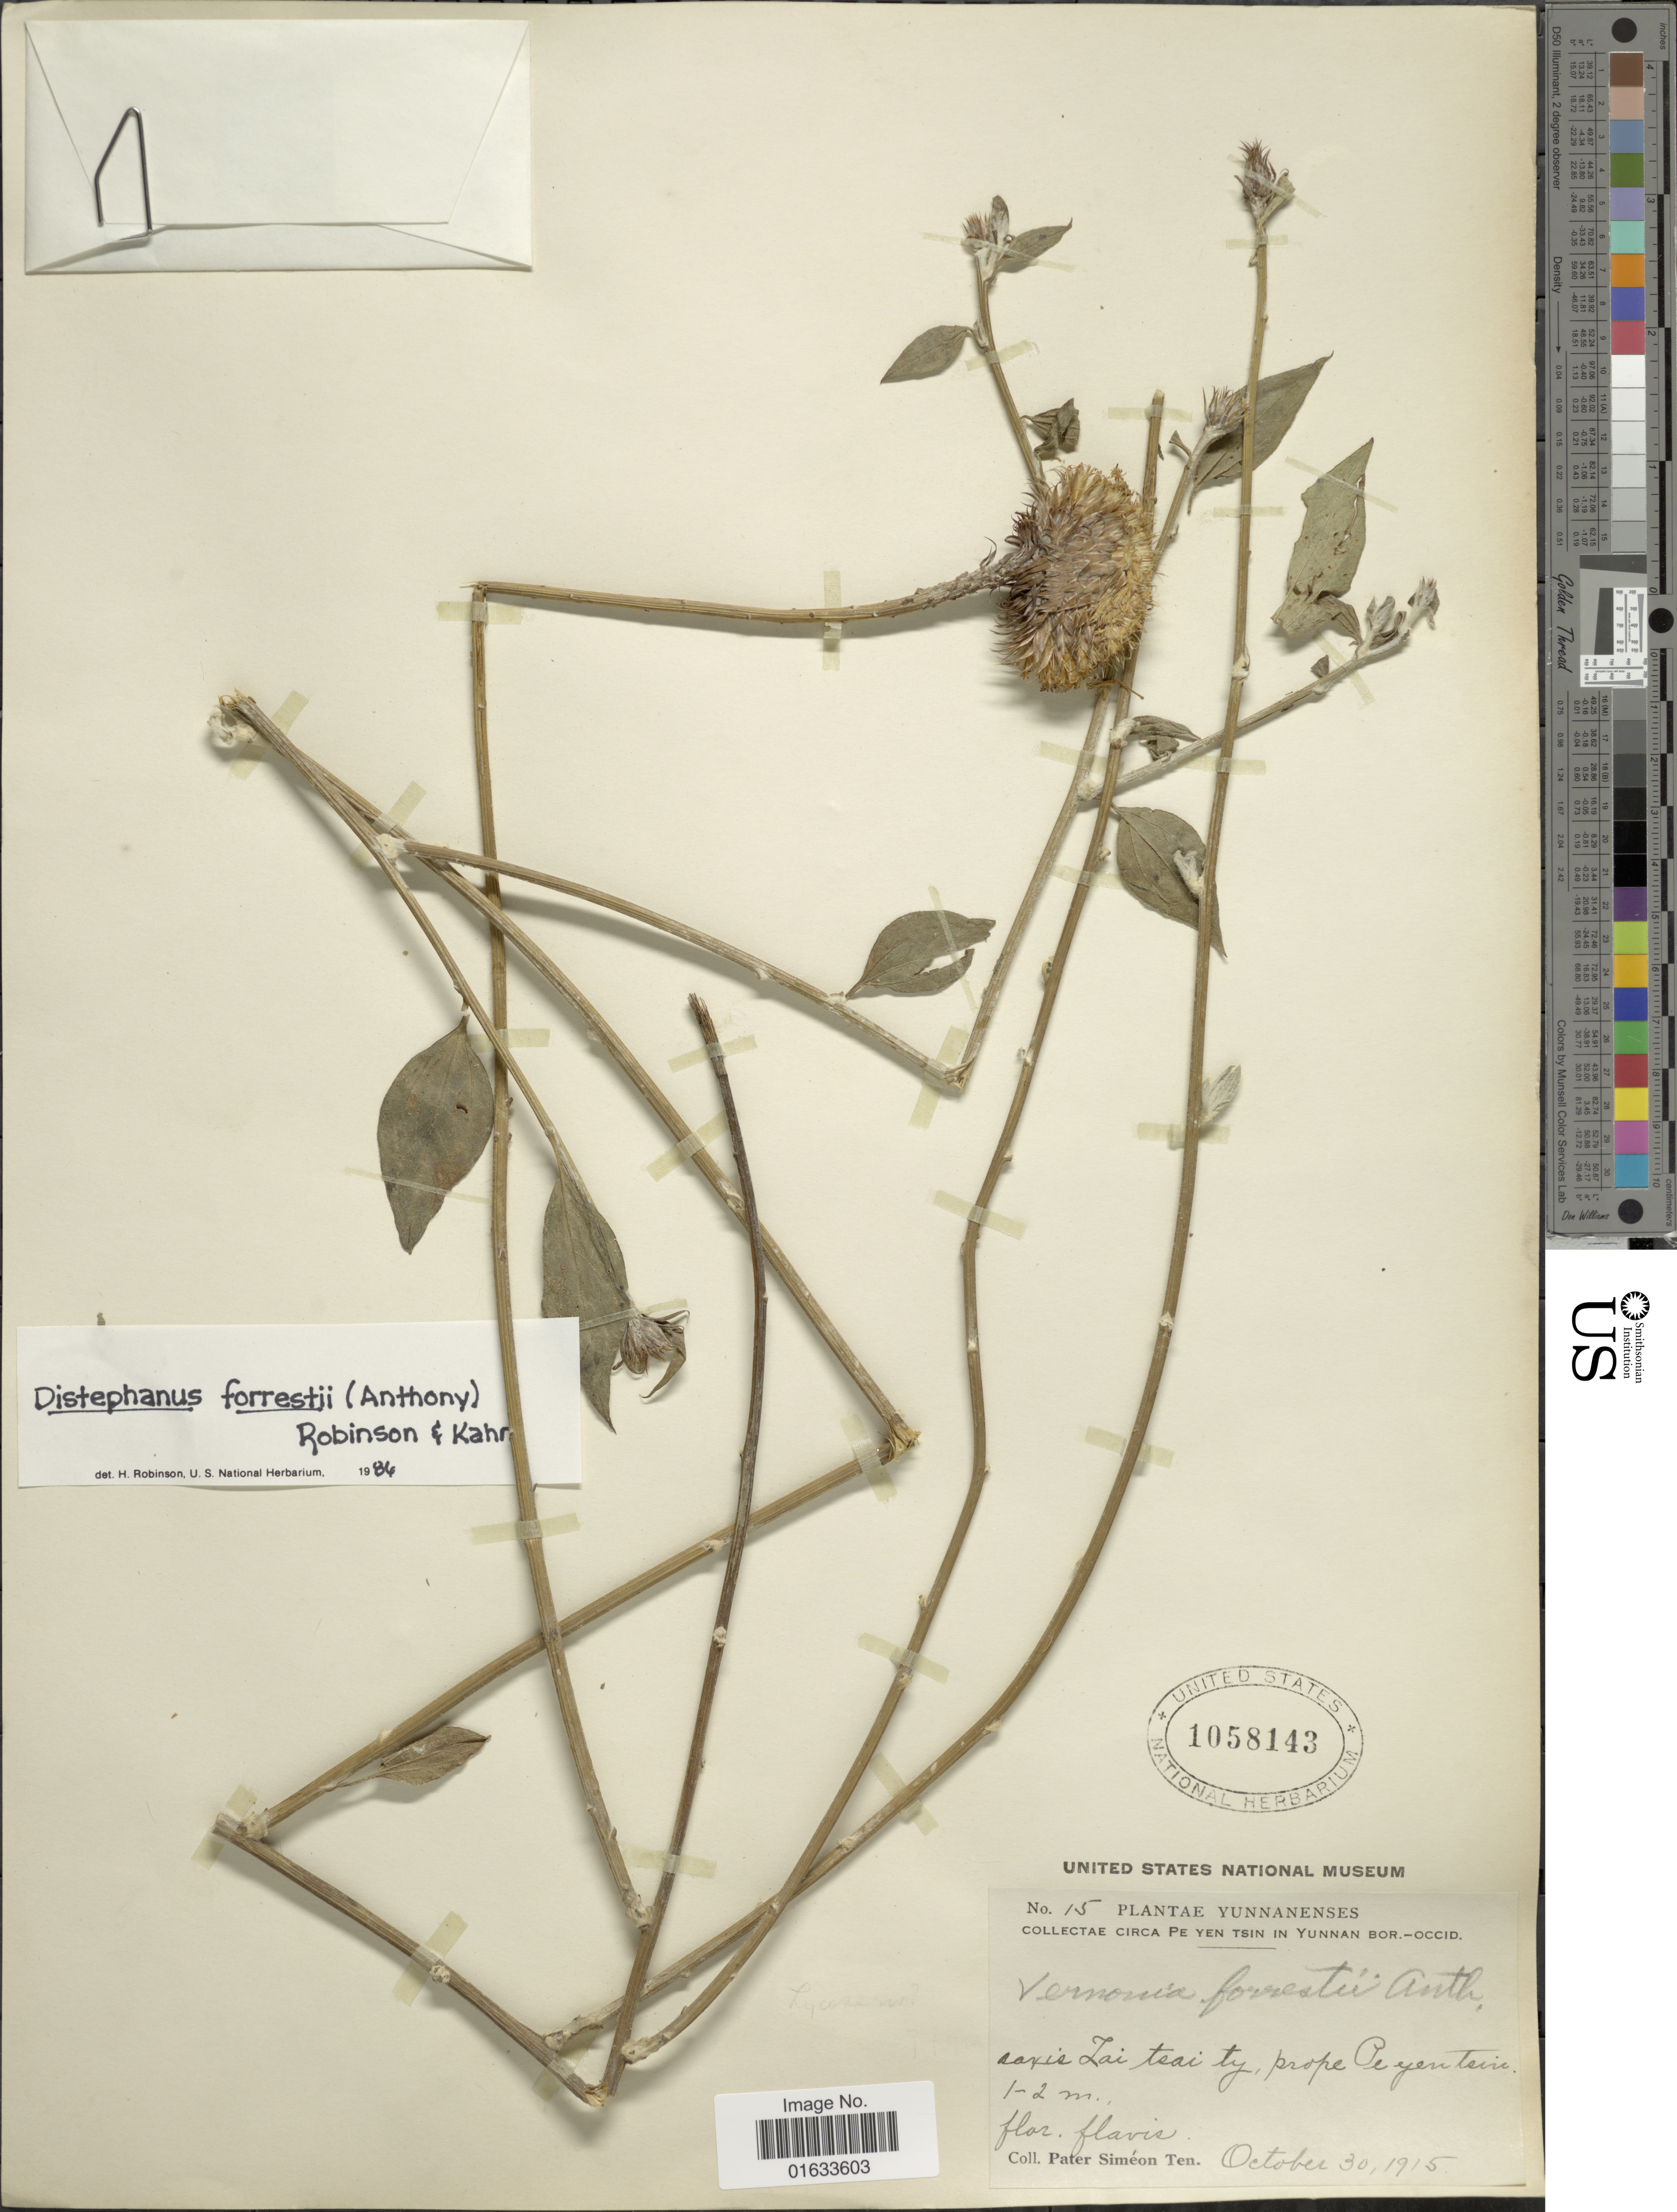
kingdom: Plantae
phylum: Tracheophyta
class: Magnoliopsida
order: Asterales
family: Asteraceae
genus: Distephanus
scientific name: Distephanus forrestii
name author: (J. Anthony) H. Rob. & B. Kahn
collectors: P. S. Ten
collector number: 15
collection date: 1915-10-30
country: China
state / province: Yunnan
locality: Circa Pe Yen Tsin in Yunnan Bor.-Occid. Saxis Tai tsai ty, prope Pe yen tsie. [interpreted]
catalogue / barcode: US 1058143